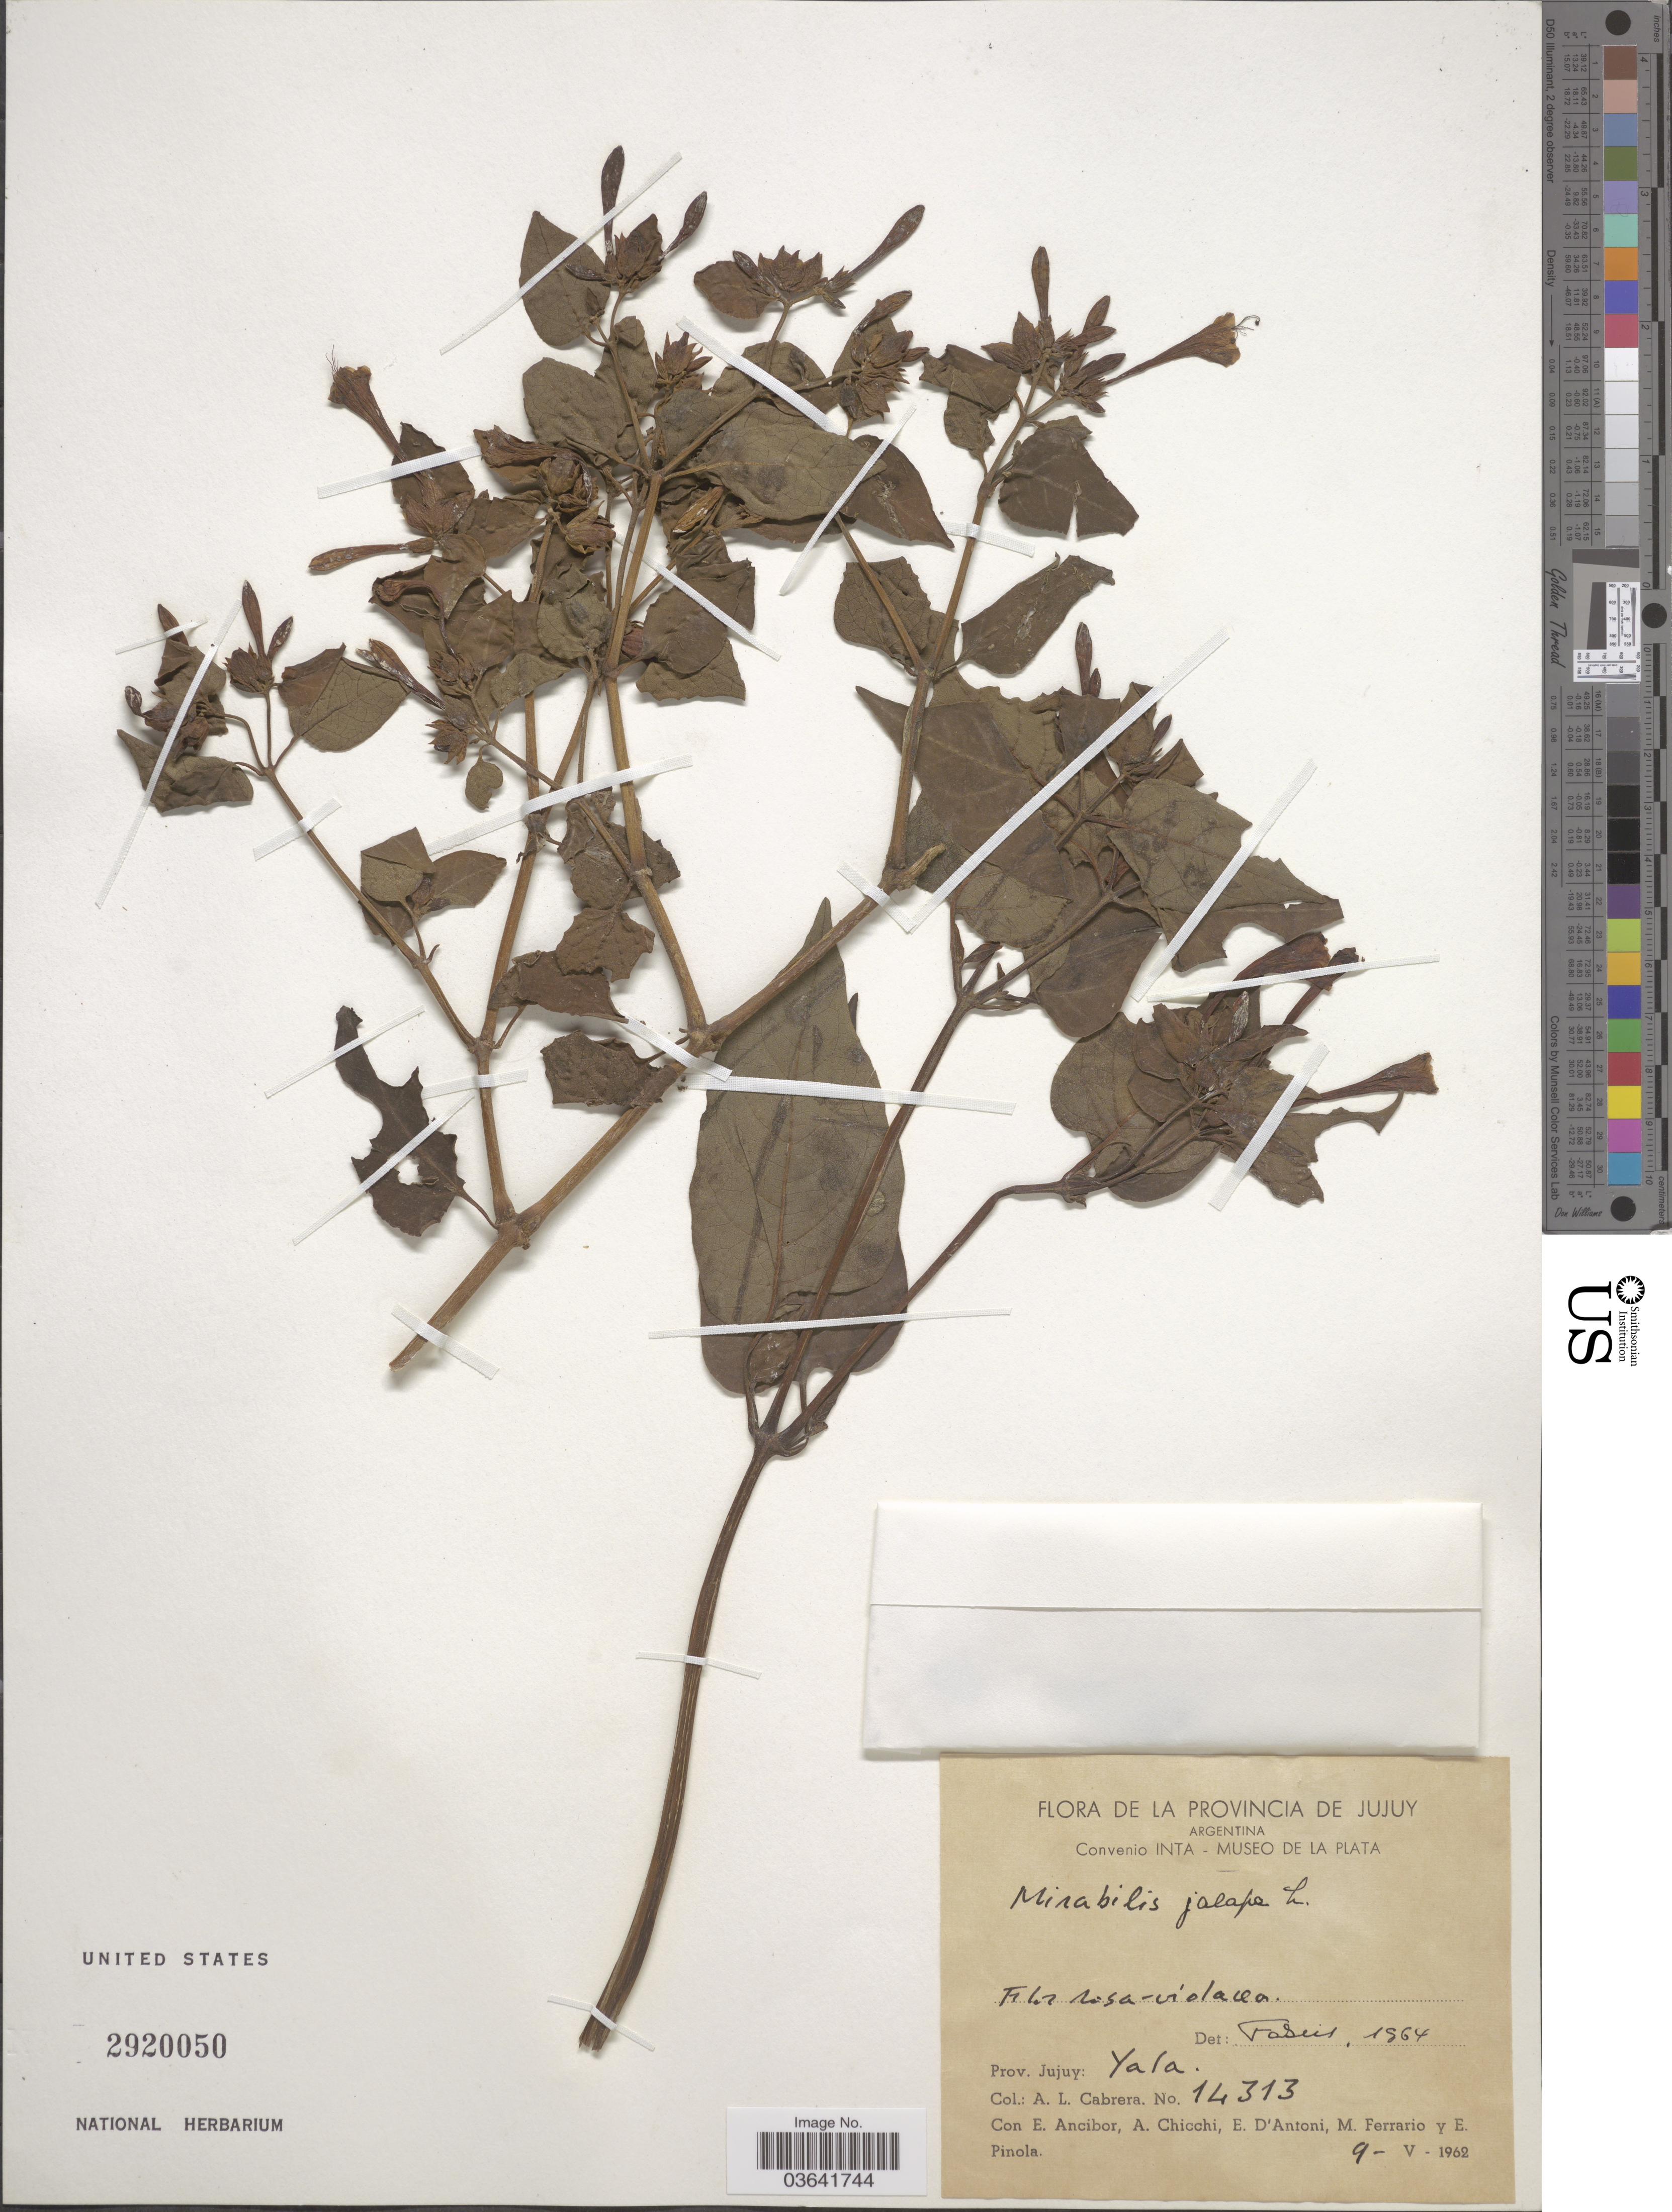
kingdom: Plantae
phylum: Tracheophyta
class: Magnoliopsida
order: Caryophyllales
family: Nyctaginaceae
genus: Mirabilis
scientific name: Mirabilis jalapa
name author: L.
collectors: A. L. Cabrera, E. Ancibor, A. Chicchi, E. D'Antoni & et al.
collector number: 14313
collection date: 1962-05-09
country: Argentina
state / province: Jujuy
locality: Yala.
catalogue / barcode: US 2920050